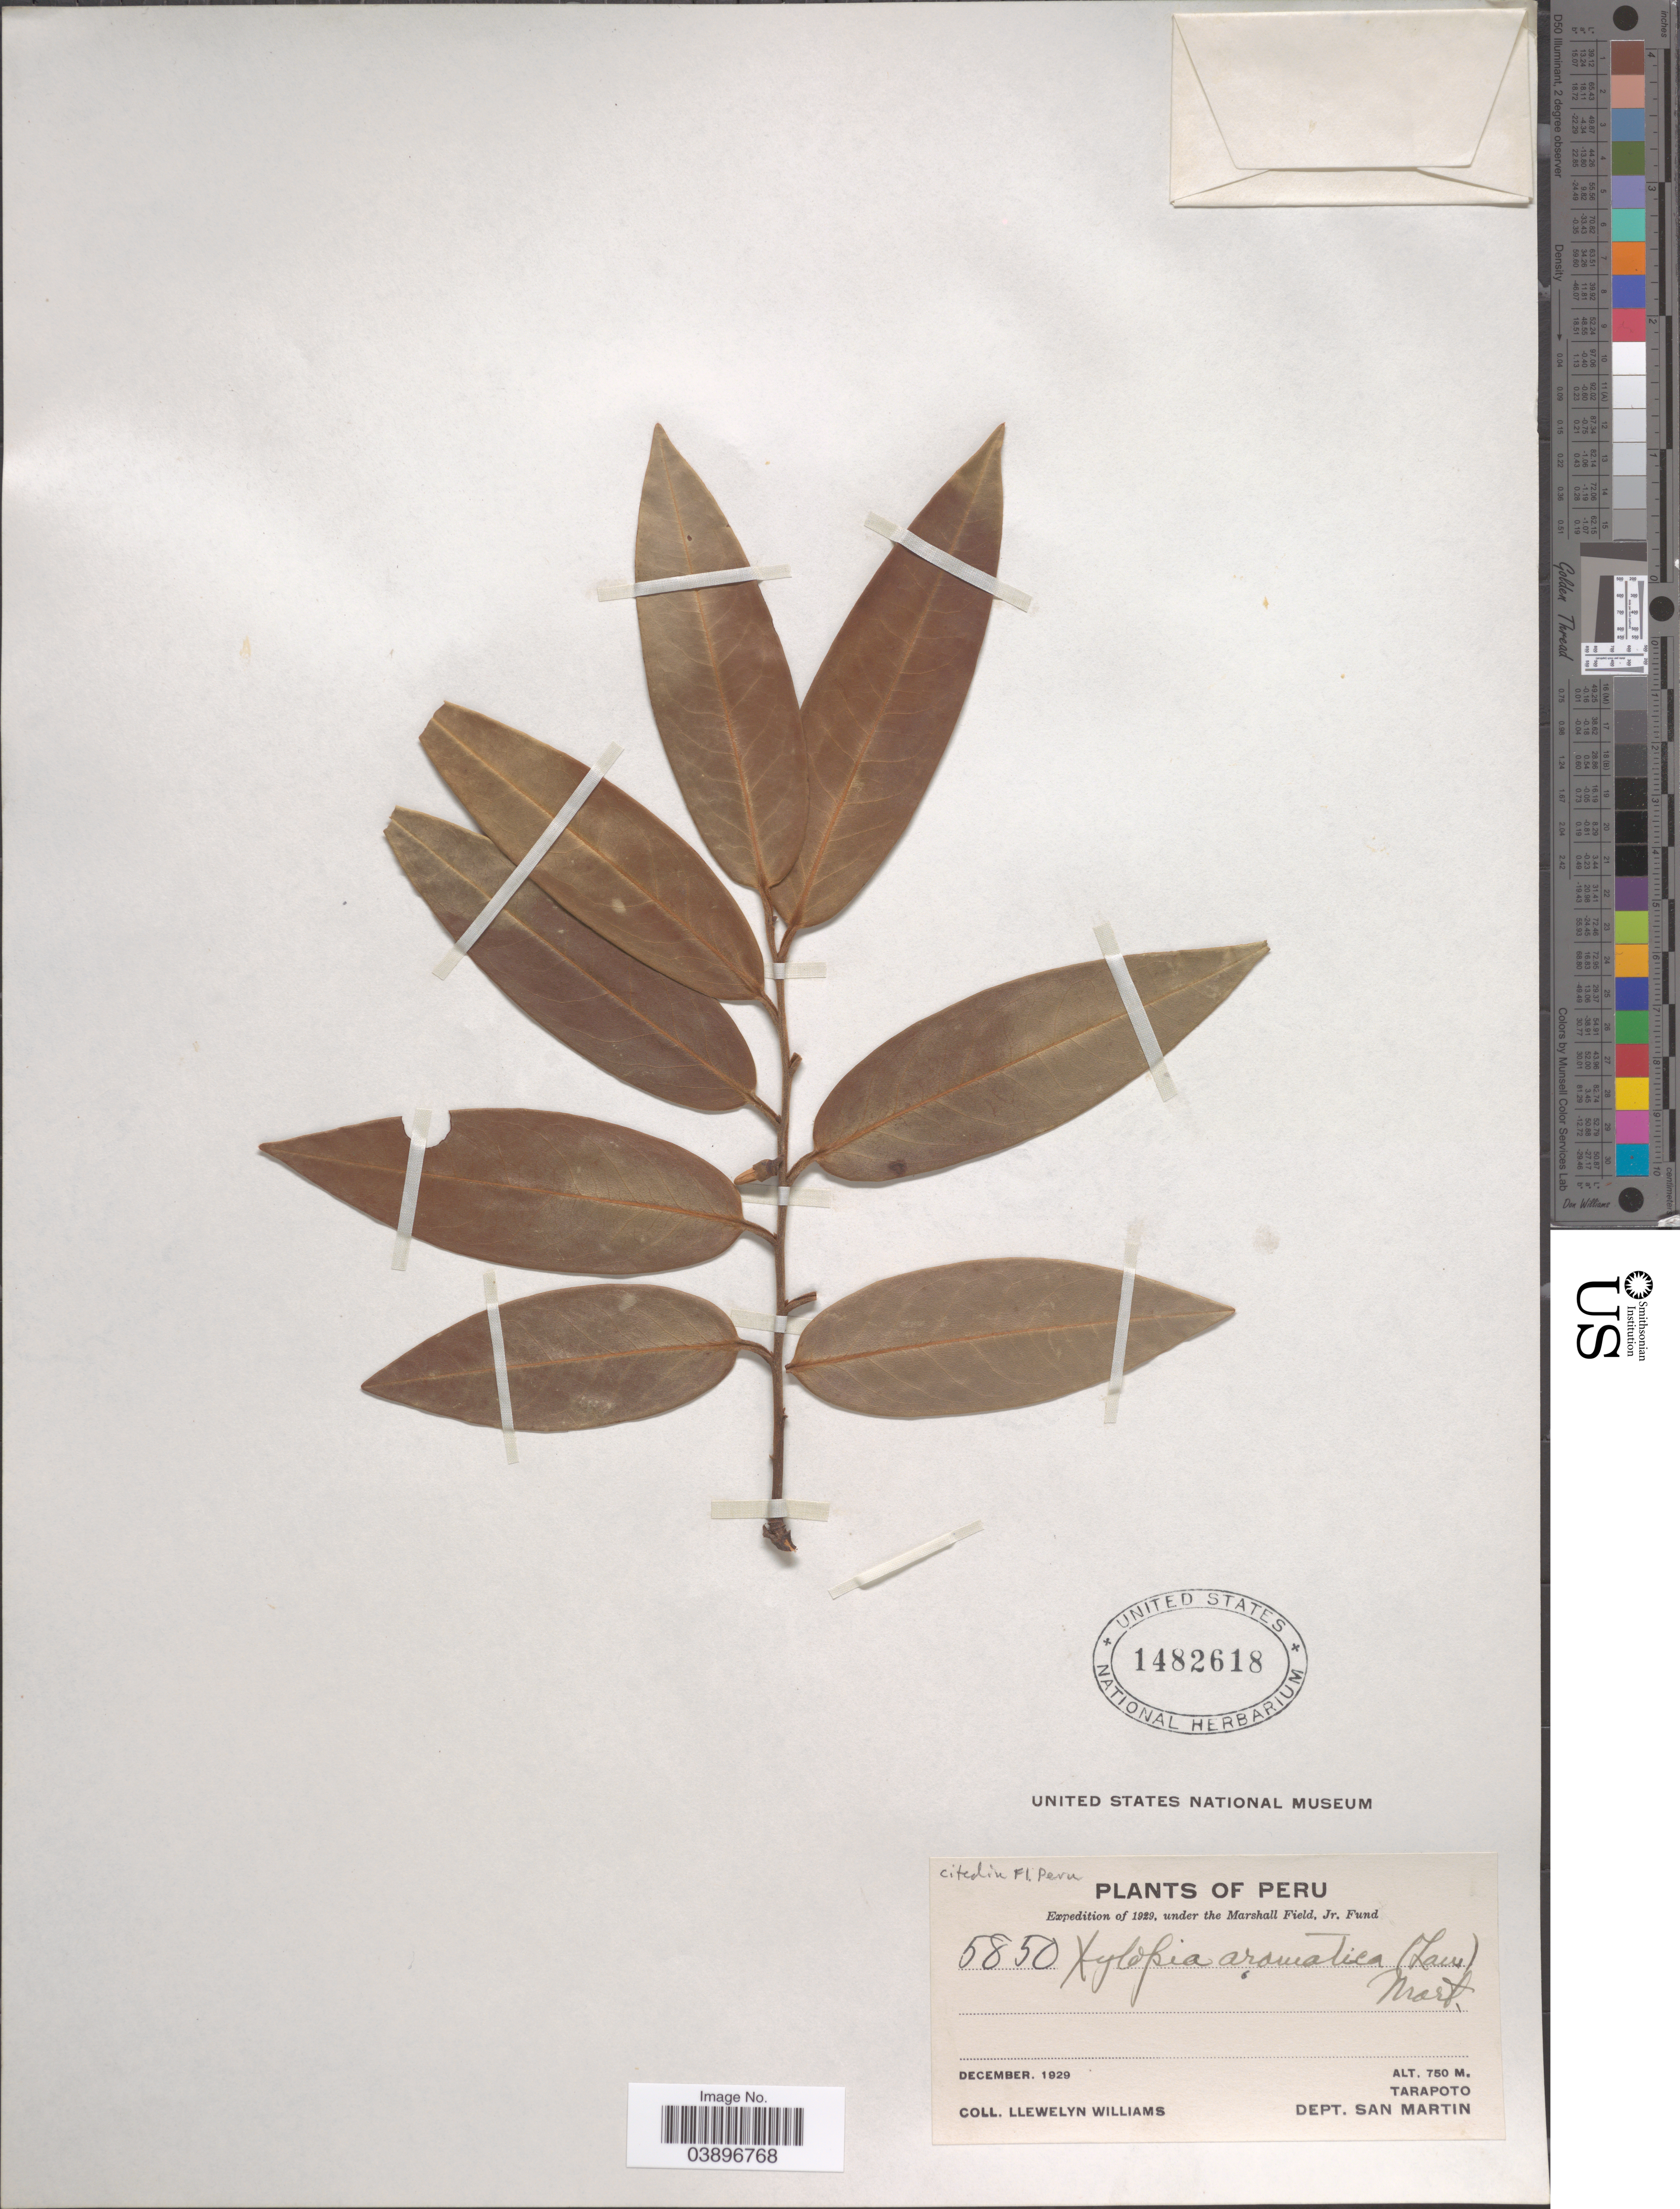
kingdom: Plantae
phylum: Tracheophyta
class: Magnoliopsida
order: Magnoliales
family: Annonaceae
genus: Xylopia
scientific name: Xylopia aromatica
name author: (Lam.) Mart.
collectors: Ll. Williams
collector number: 5850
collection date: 1929-12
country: Peru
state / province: San Martín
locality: Tarapoto. Dept. San Martin.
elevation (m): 750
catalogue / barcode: US 1482618